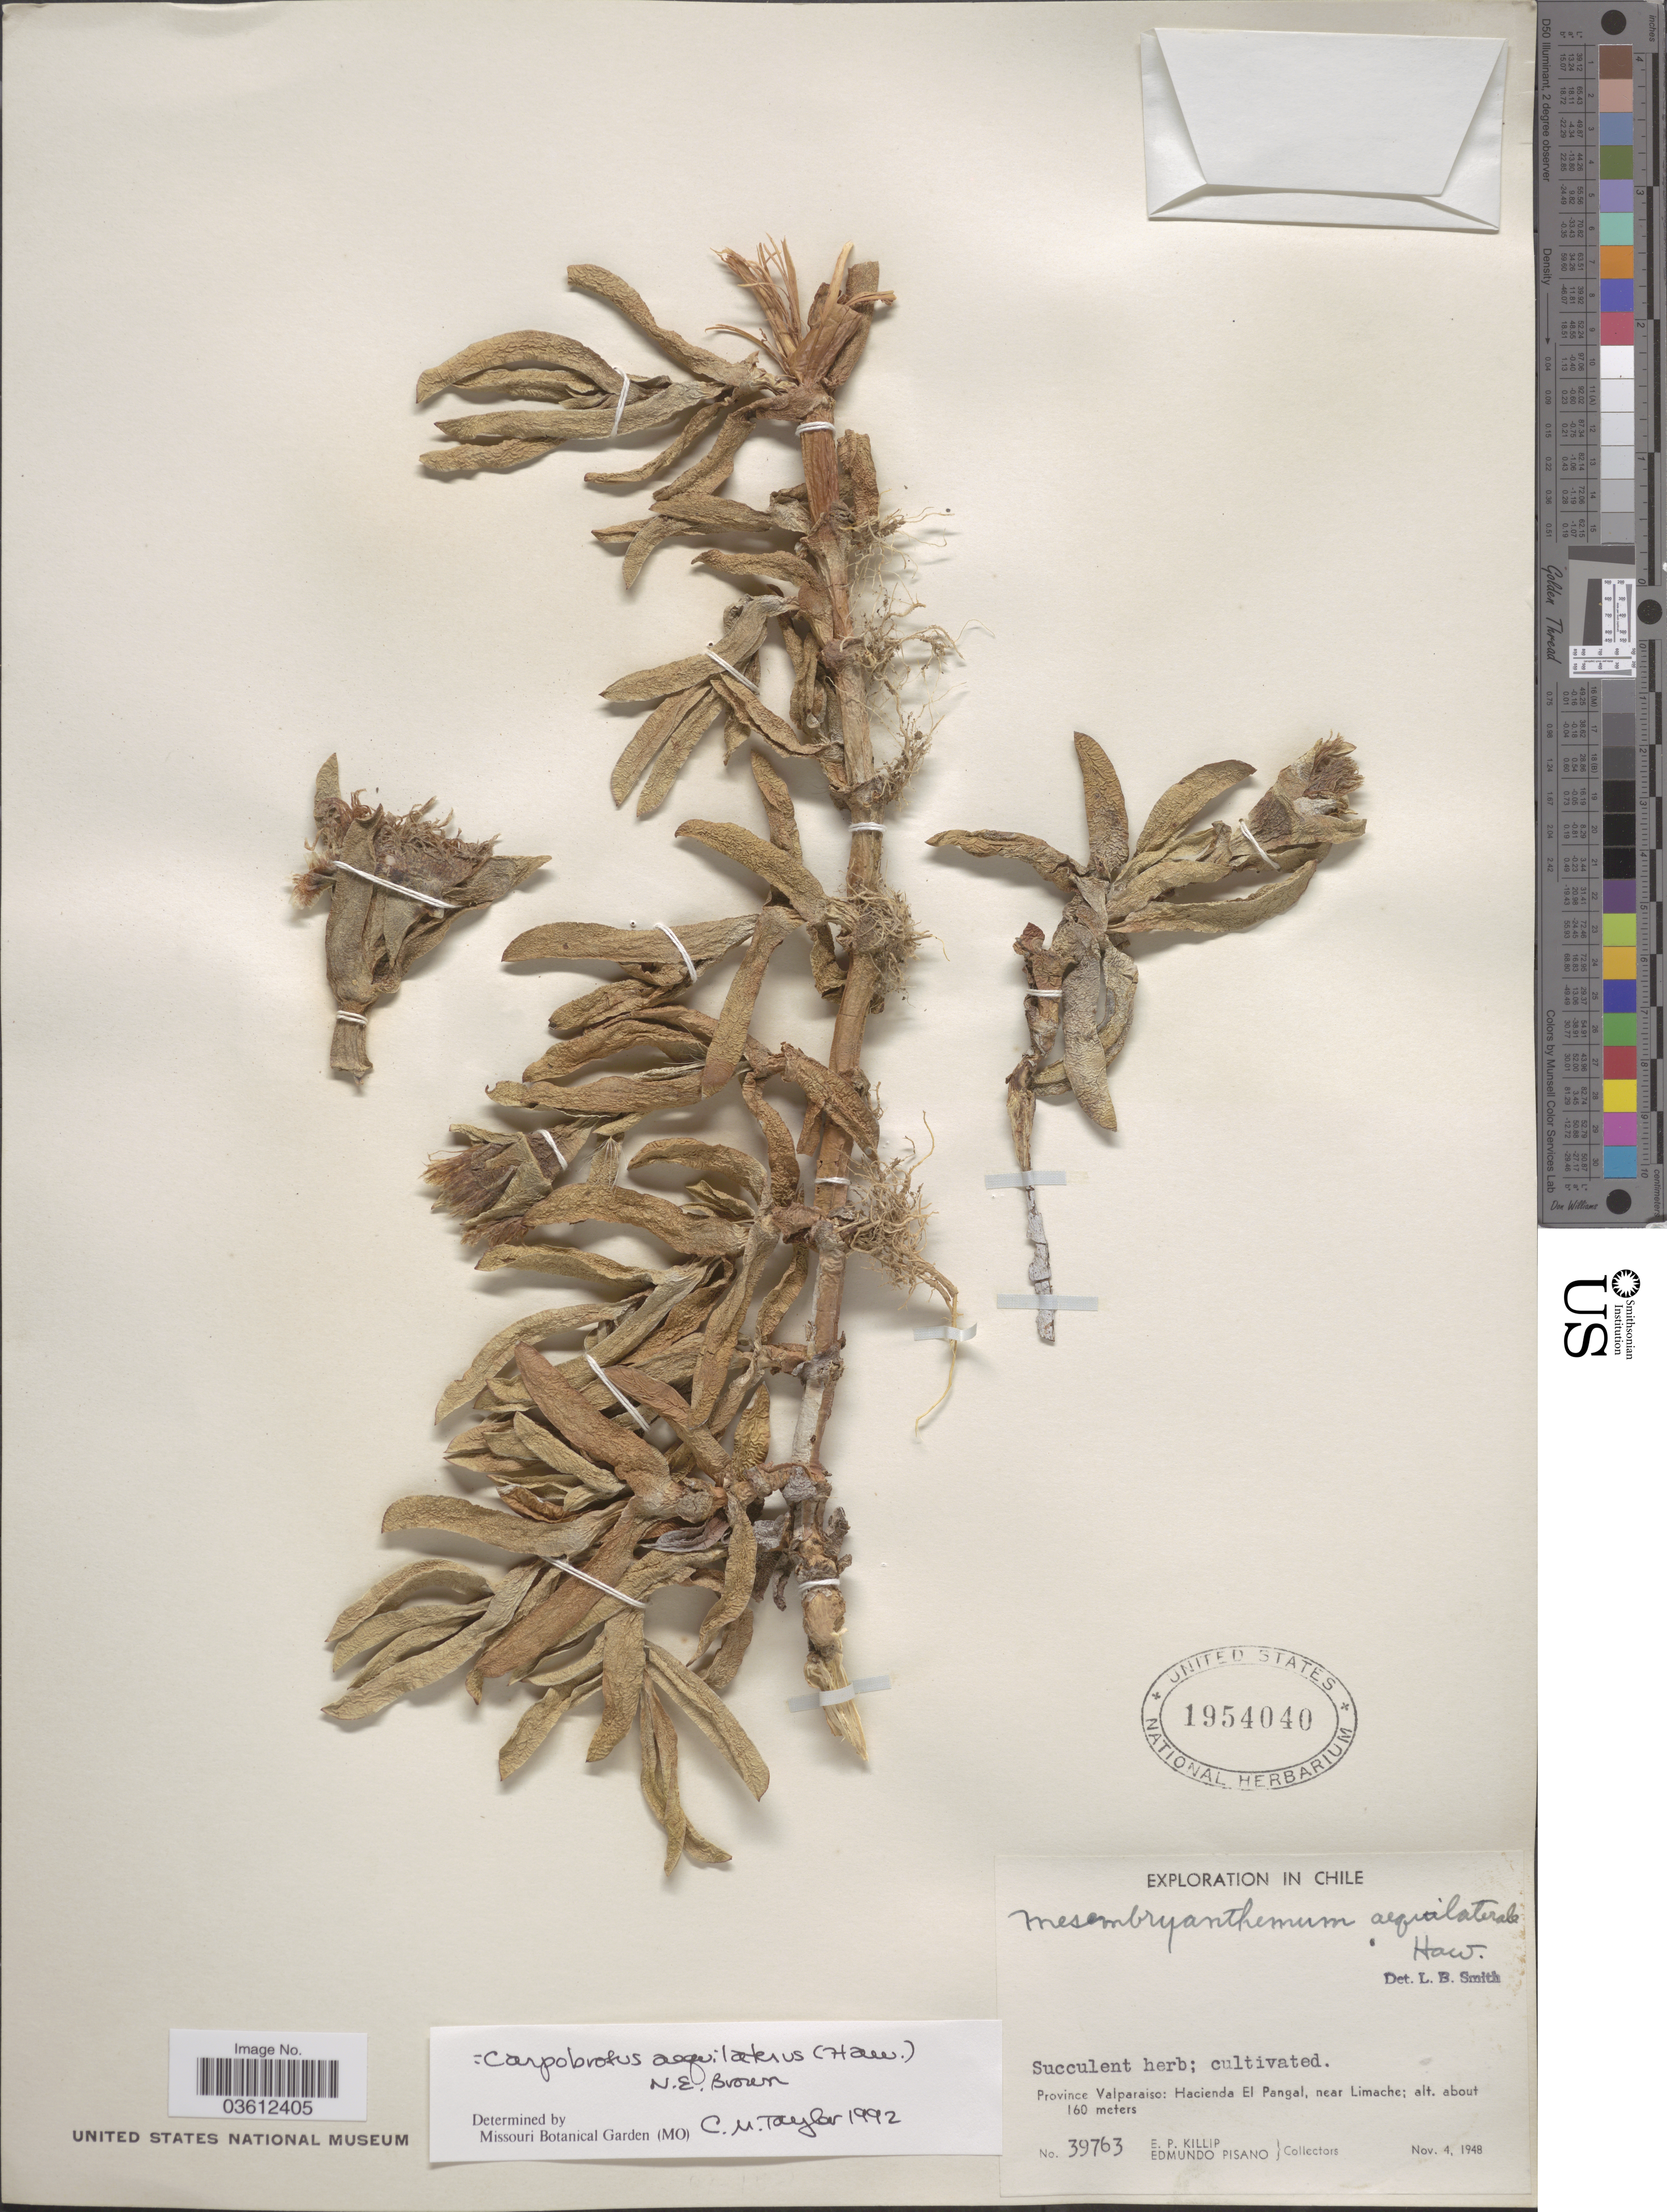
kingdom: Plantae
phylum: Tracheophyta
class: Magnoliopsida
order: Caryophyllales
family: Aizoaceae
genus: Carpobrotus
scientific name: Carpobrotus aequilateralis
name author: (Willd.) S.T. Blake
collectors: E. P. Killip & E. Pisano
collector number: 39763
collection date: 1948-11-04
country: Chile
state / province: Valparaíso (V)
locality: Hacienda El Pangal, near Limache.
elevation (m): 160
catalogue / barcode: US 1954040